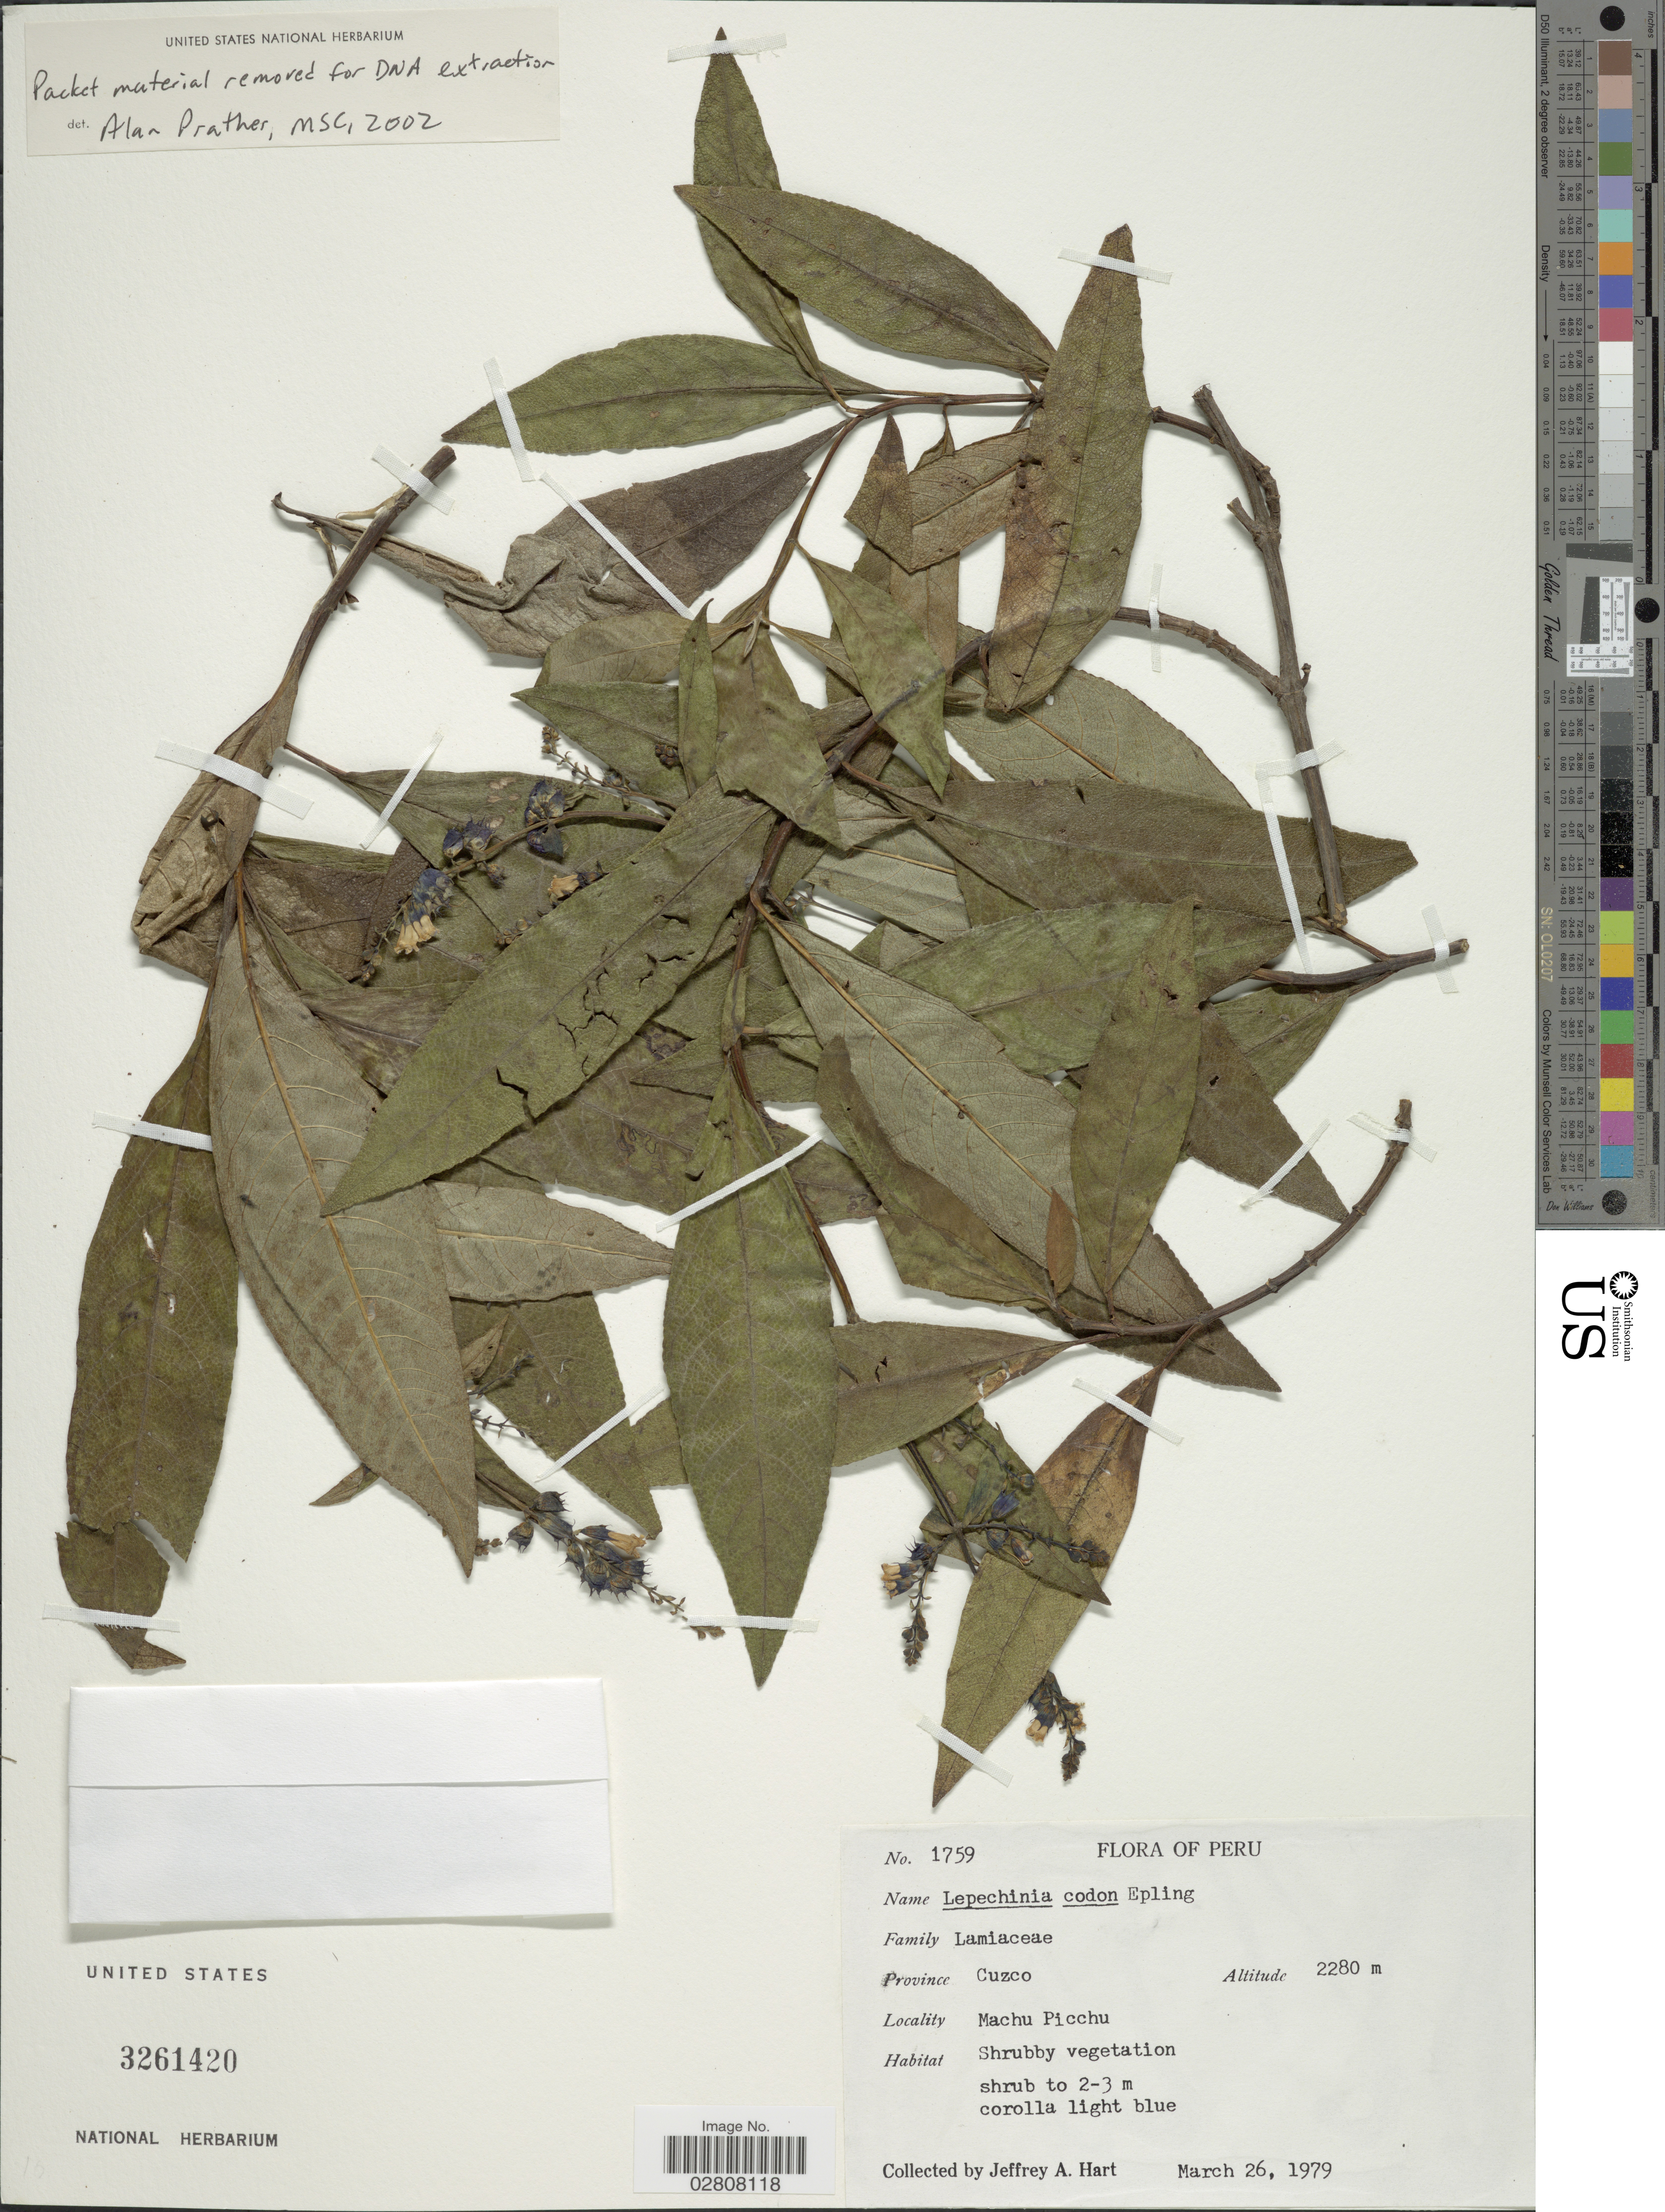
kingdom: Plantae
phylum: Tracheophyta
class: Magnoliopsida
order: Lamiales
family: Lamiaceae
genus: Lepechinia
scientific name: Lepechinia codon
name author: Epling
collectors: J. A. Hart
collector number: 1759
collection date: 1979-03-26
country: Peru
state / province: Cusco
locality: Province Cuzco. Machu Picchu.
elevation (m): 2280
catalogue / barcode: US 3261420